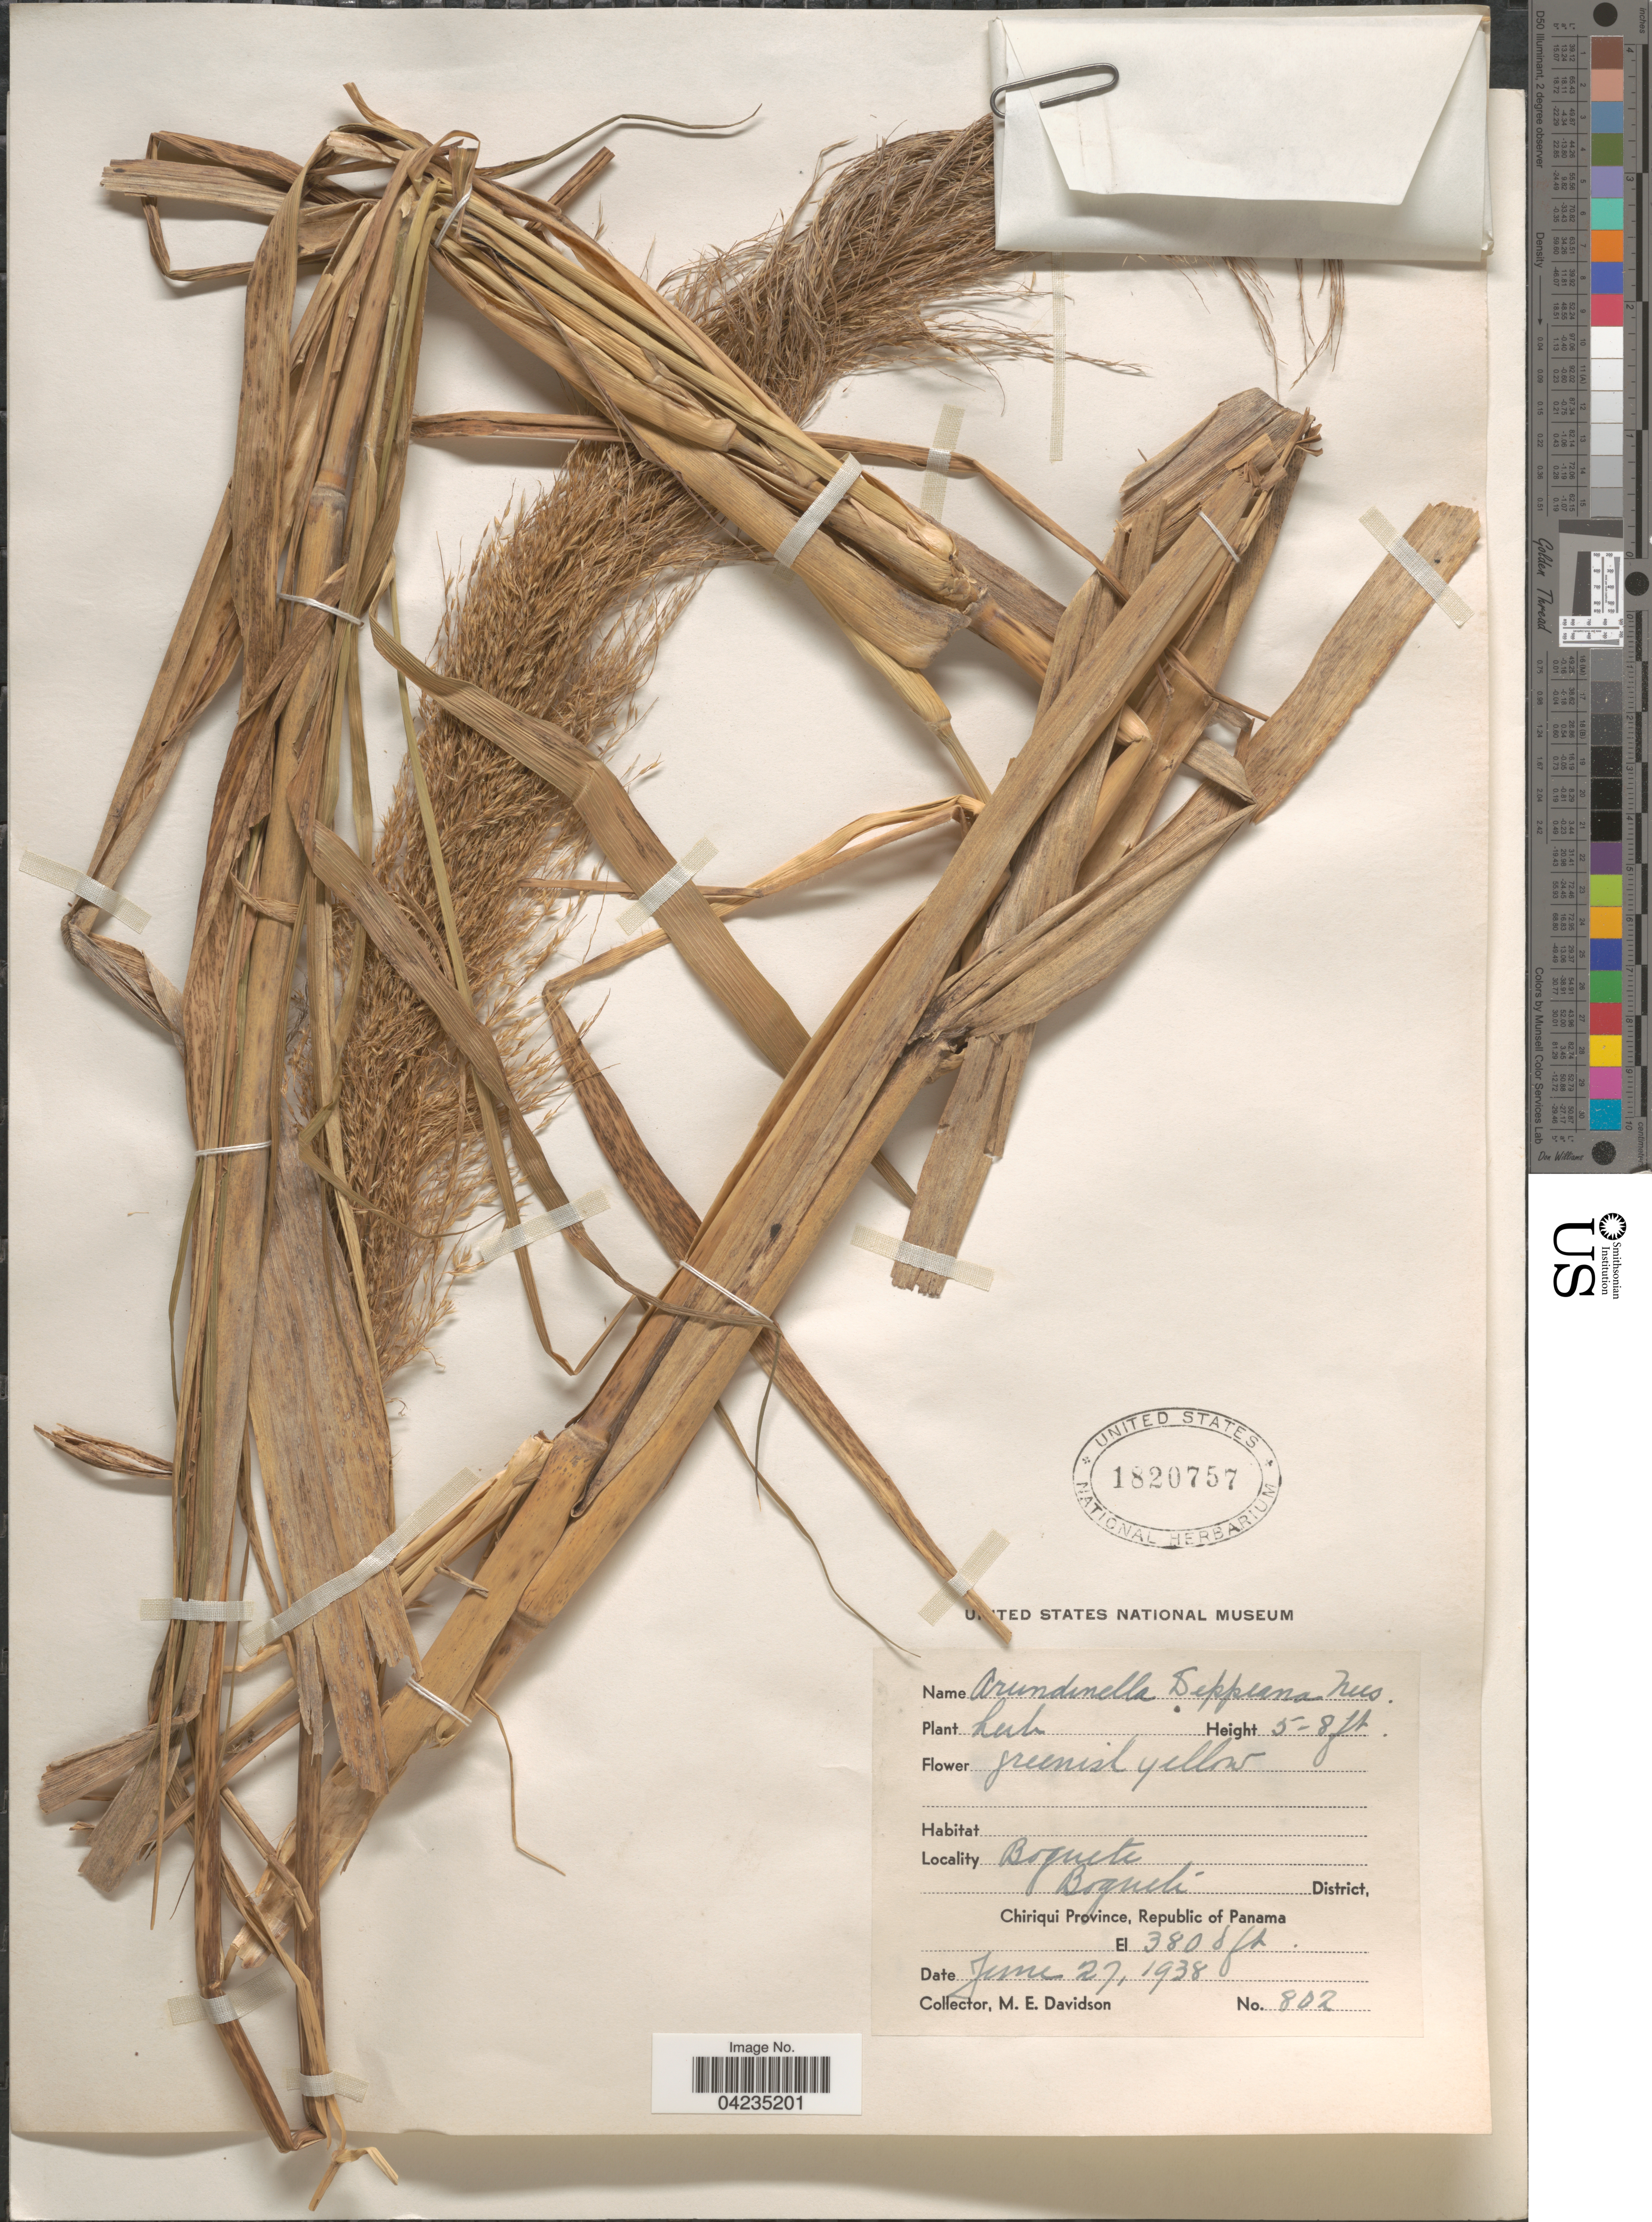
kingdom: Plantae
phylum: Tracheophyta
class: Liliopsida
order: Poales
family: Poaceae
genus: Arundinella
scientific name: Arundinella deppeana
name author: Nees ex Steud.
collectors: M. E. Davidson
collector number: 802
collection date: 1938-06-27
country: Panama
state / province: Chiriqui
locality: Boquete. Boqueté District, Chiriqui Province, Republic of Panama.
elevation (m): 1158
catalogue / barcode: US 1820757